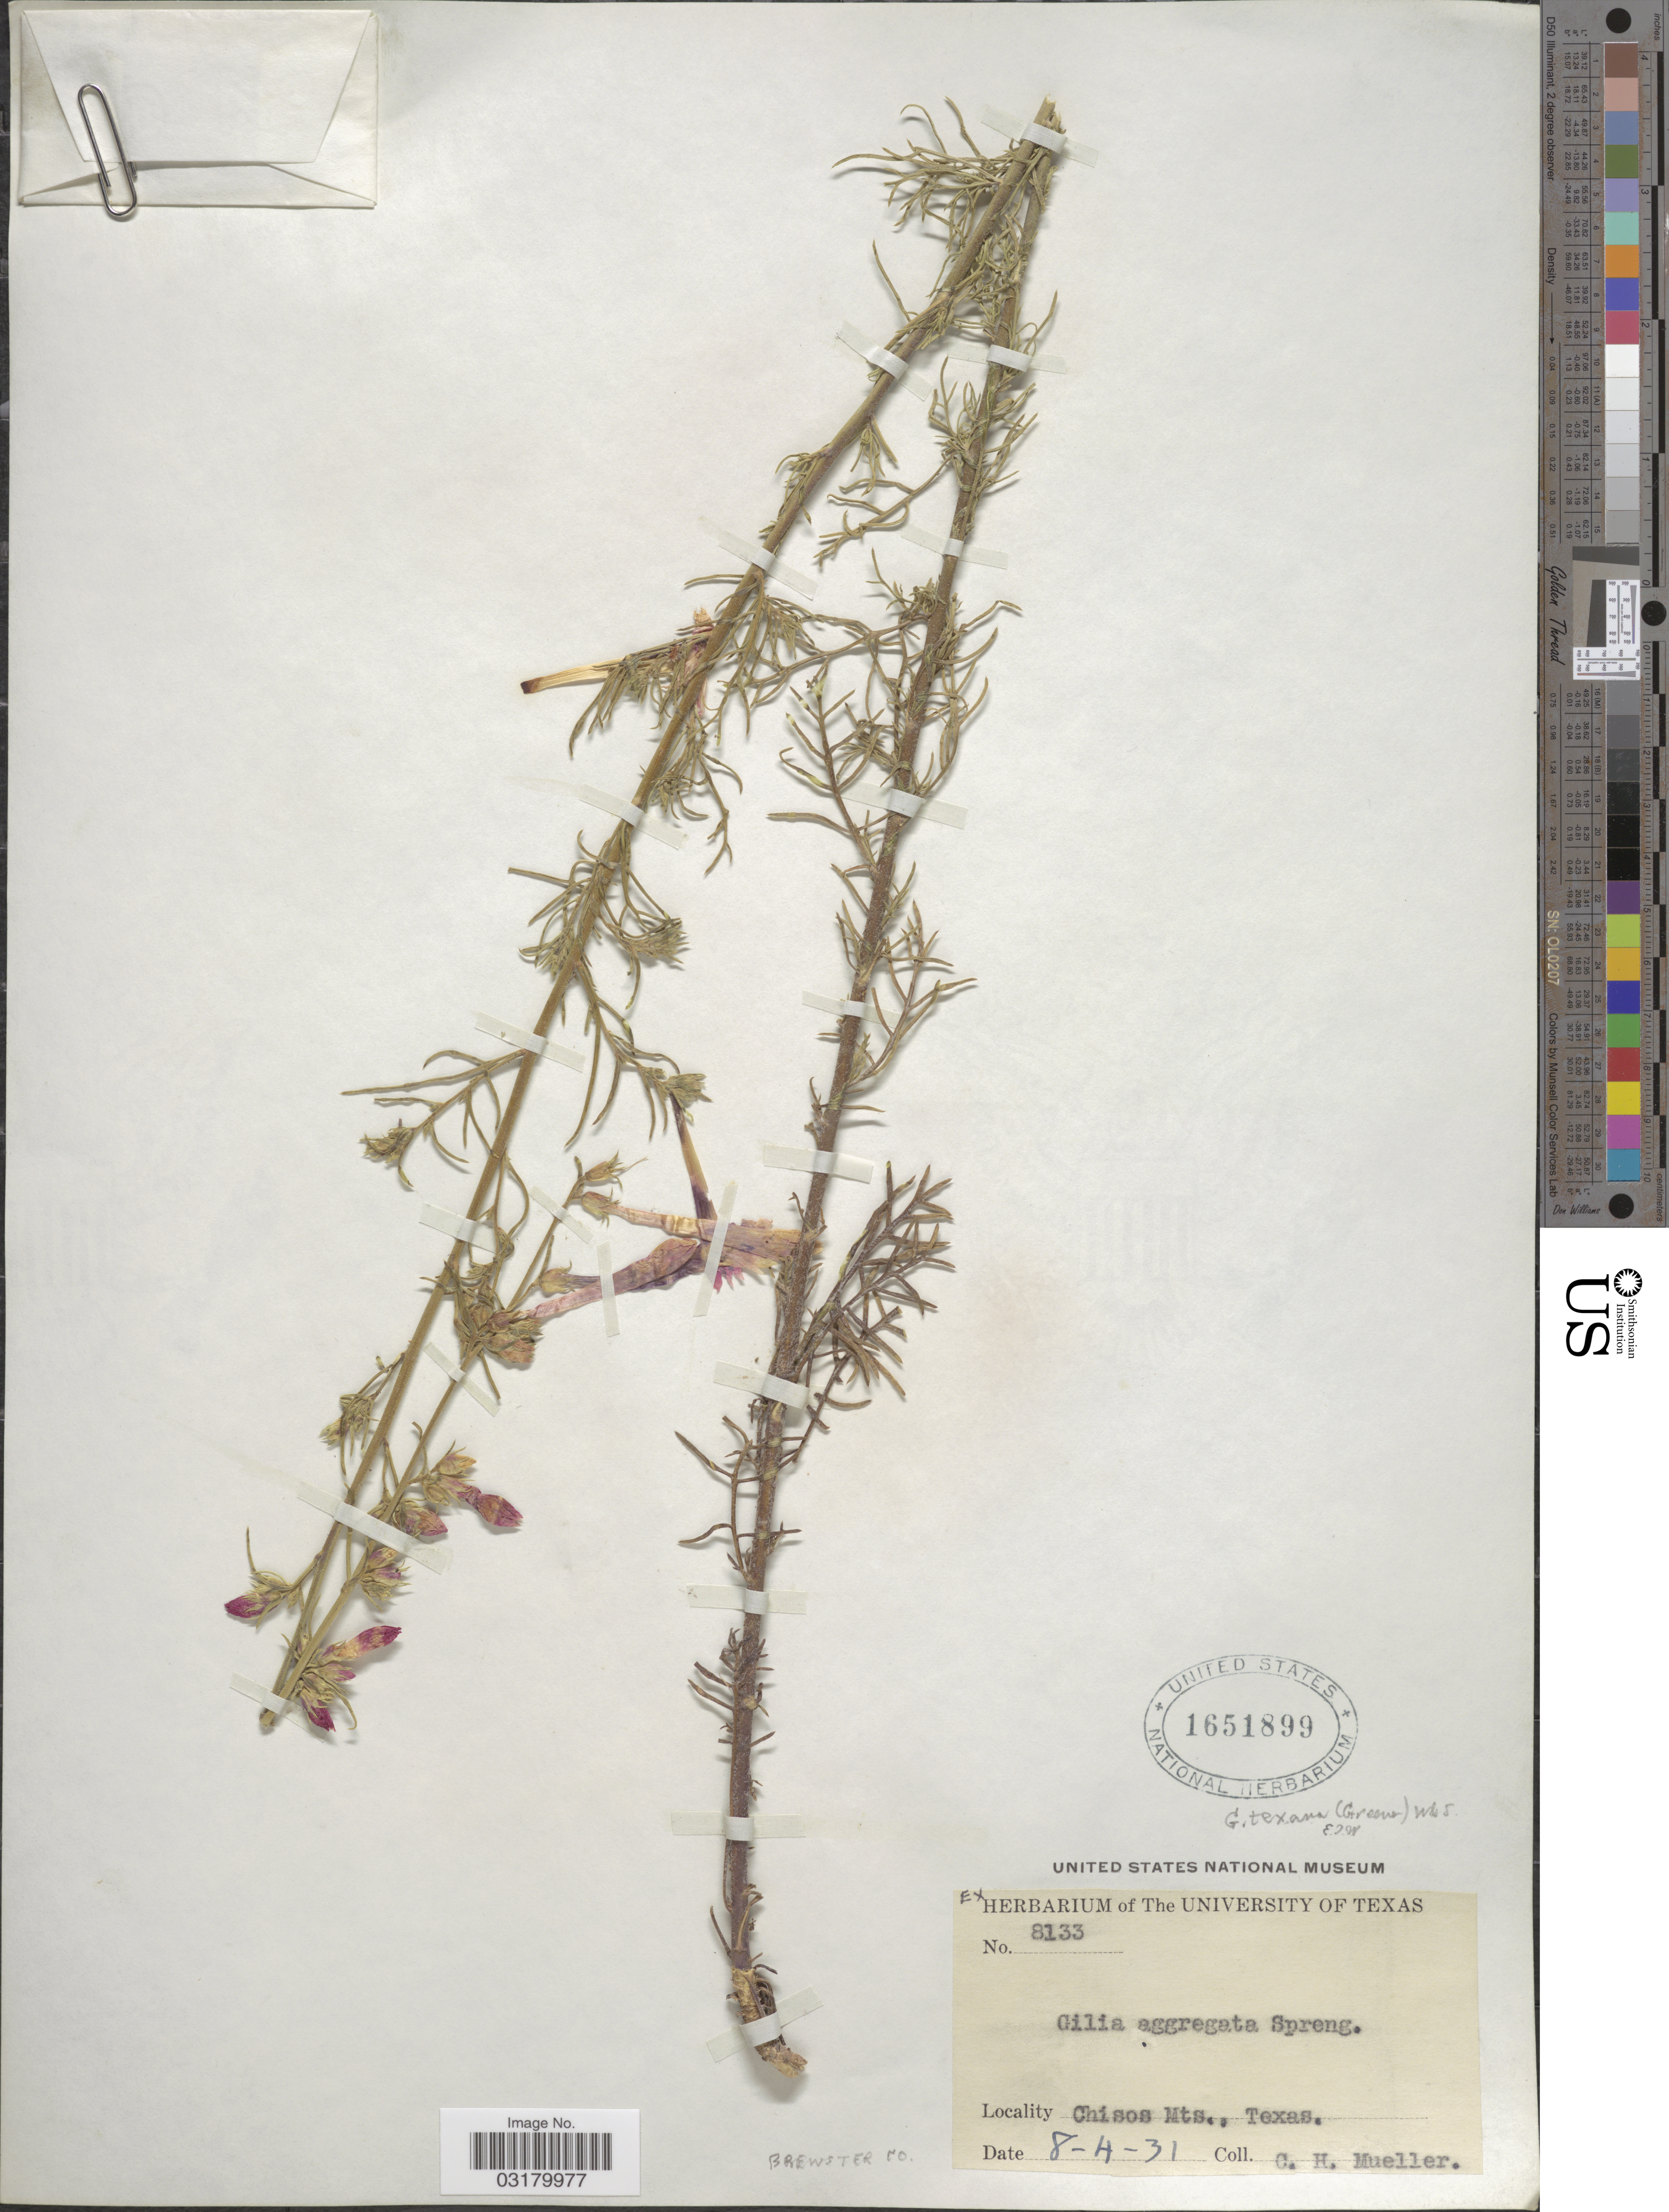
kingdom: Plantae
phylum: Tracheophyta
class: Magnoliopsida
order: Ericales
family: Polemoniaceae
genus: Ipomopsis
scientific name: Ipomopsis aggregata subsp. formosissima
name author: (Greene) Wherry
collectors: C. H. Mueller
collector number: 8133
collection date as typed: Transcribed d/m/y: 4/8/31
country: United States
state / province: Texas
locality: Chisos Mts. Brewster Co.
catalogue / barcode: US 1651899